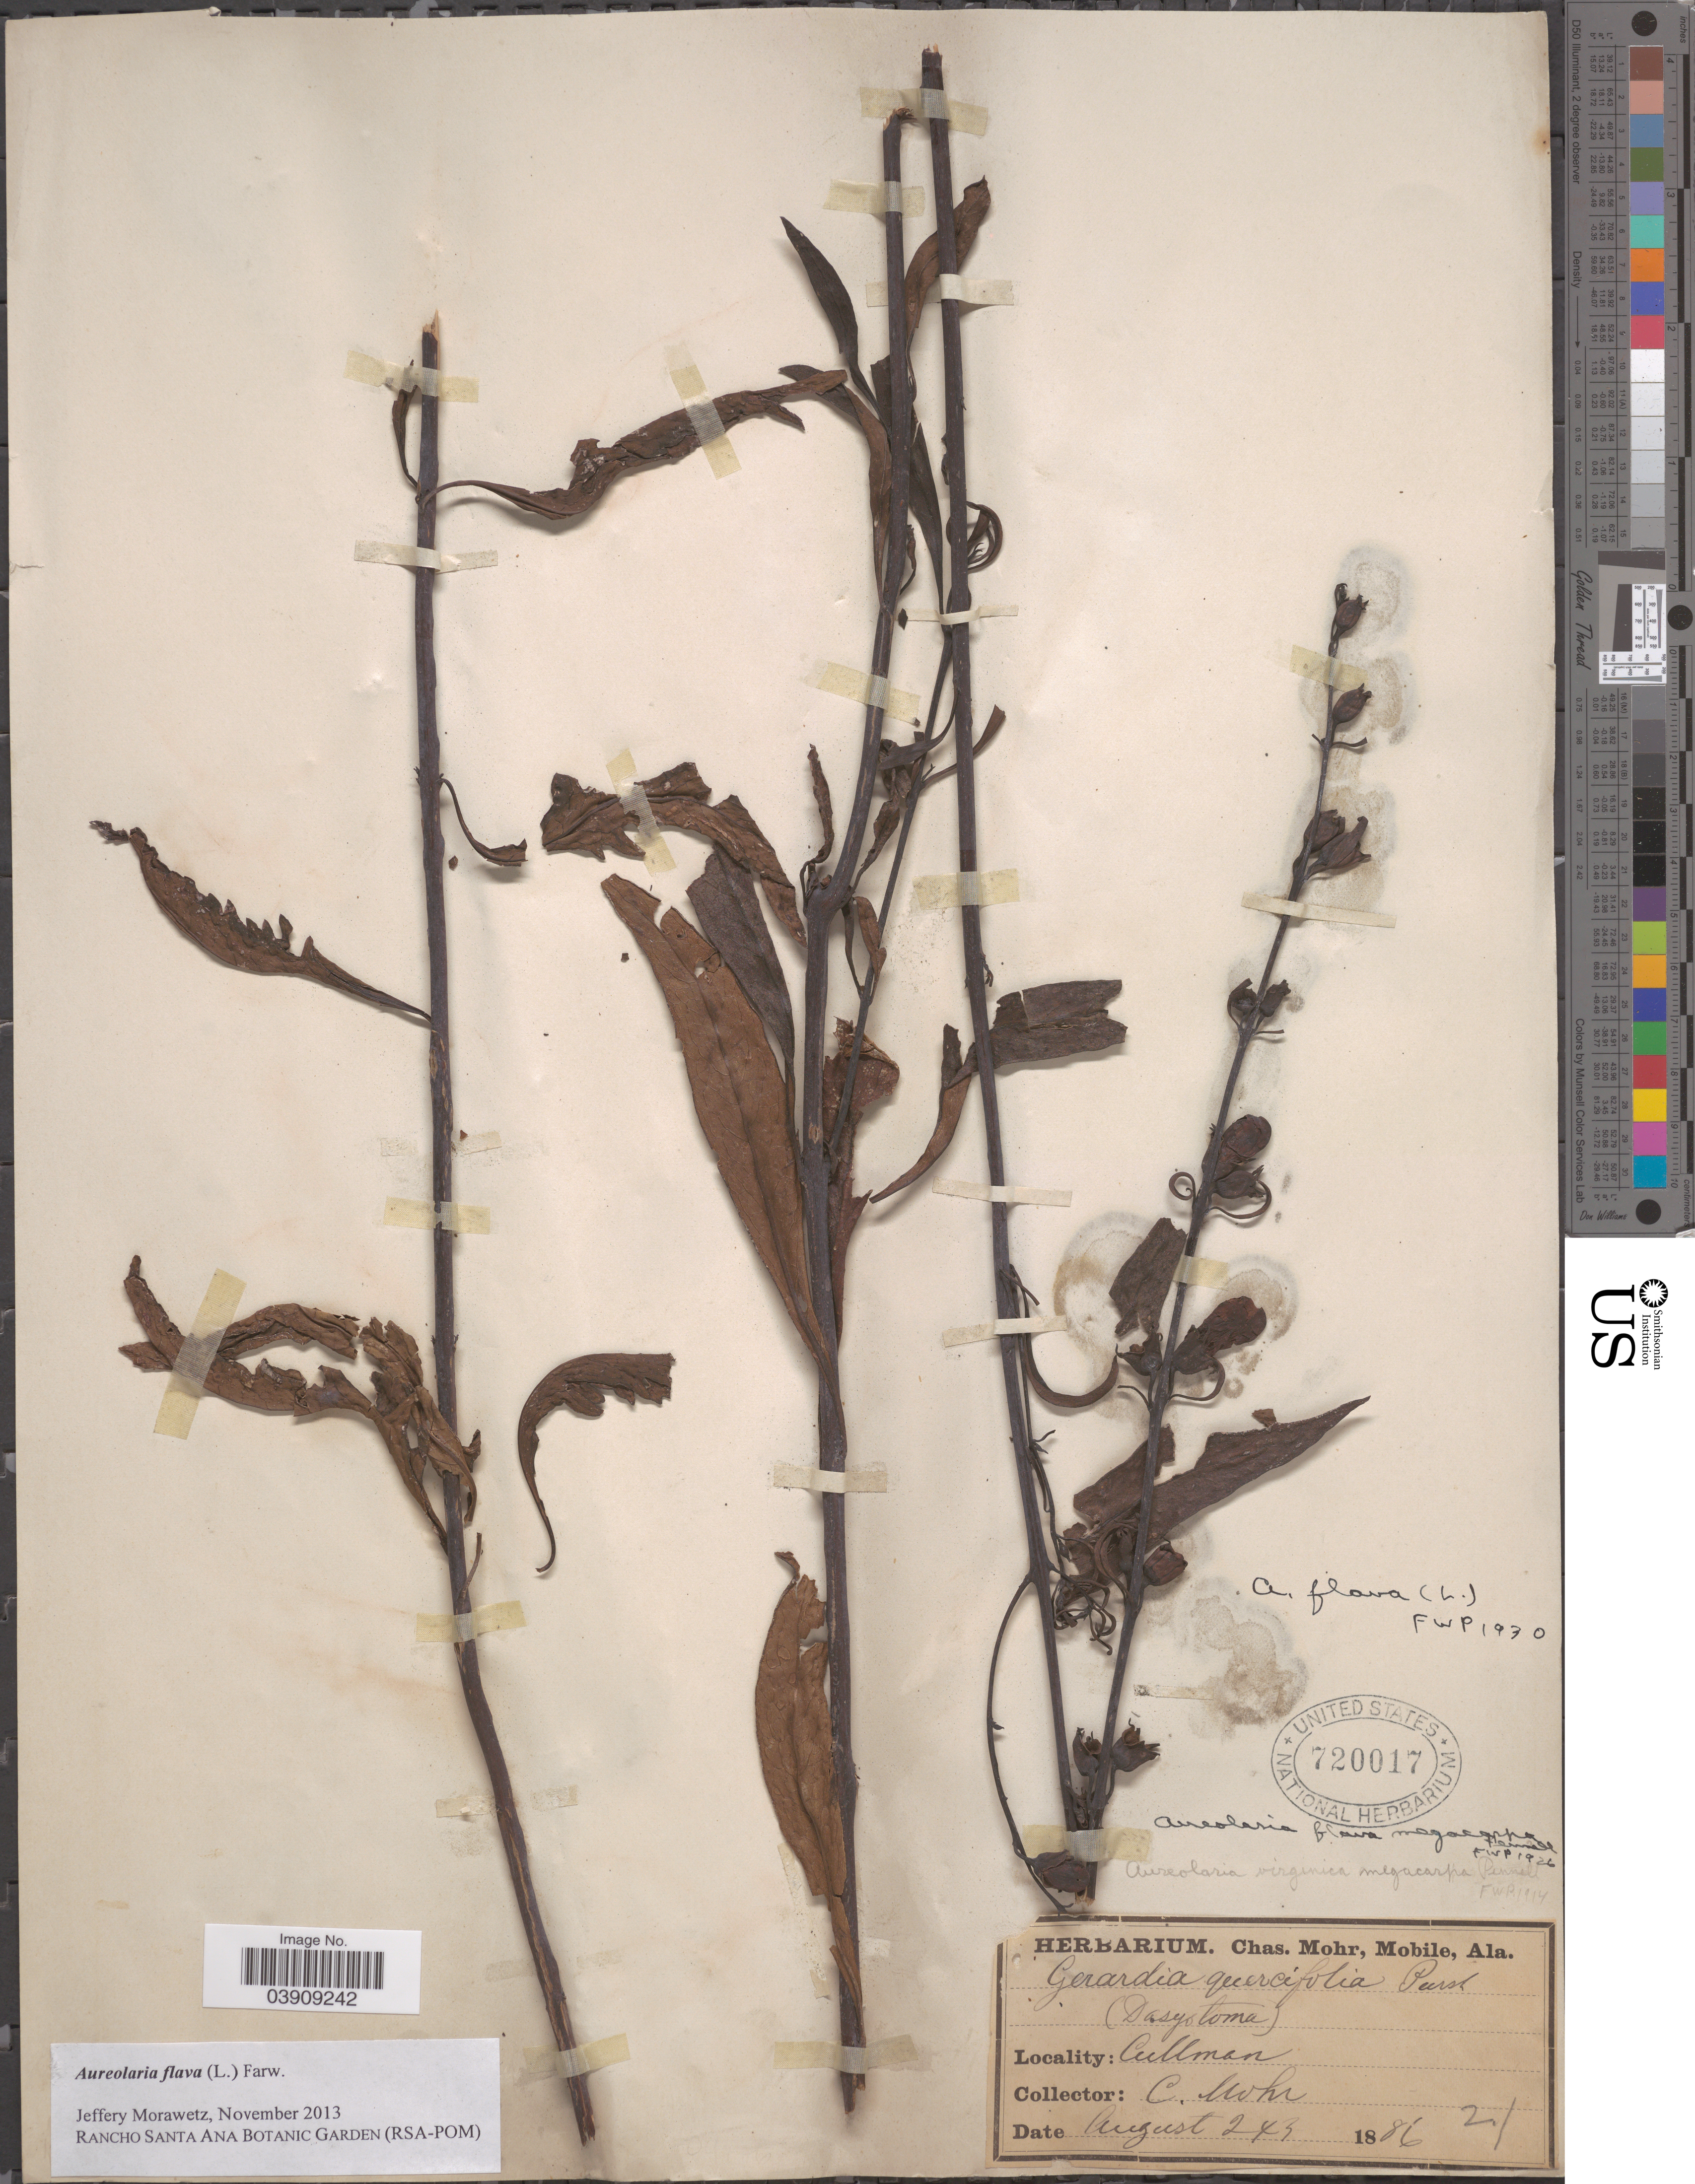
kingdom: Plantae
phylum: Tracheophyta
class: Magnoliopsida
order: Lamiales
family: Orobanchaceae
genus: Aureolaria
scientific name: Aureolaria flava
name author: (L.) Farw.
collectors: Mohr, C. T. (herbarium)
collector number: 21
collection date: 1886-08-02/1886-08-03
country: United States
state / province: Alabama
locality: Cullman.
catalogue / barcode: US 720017